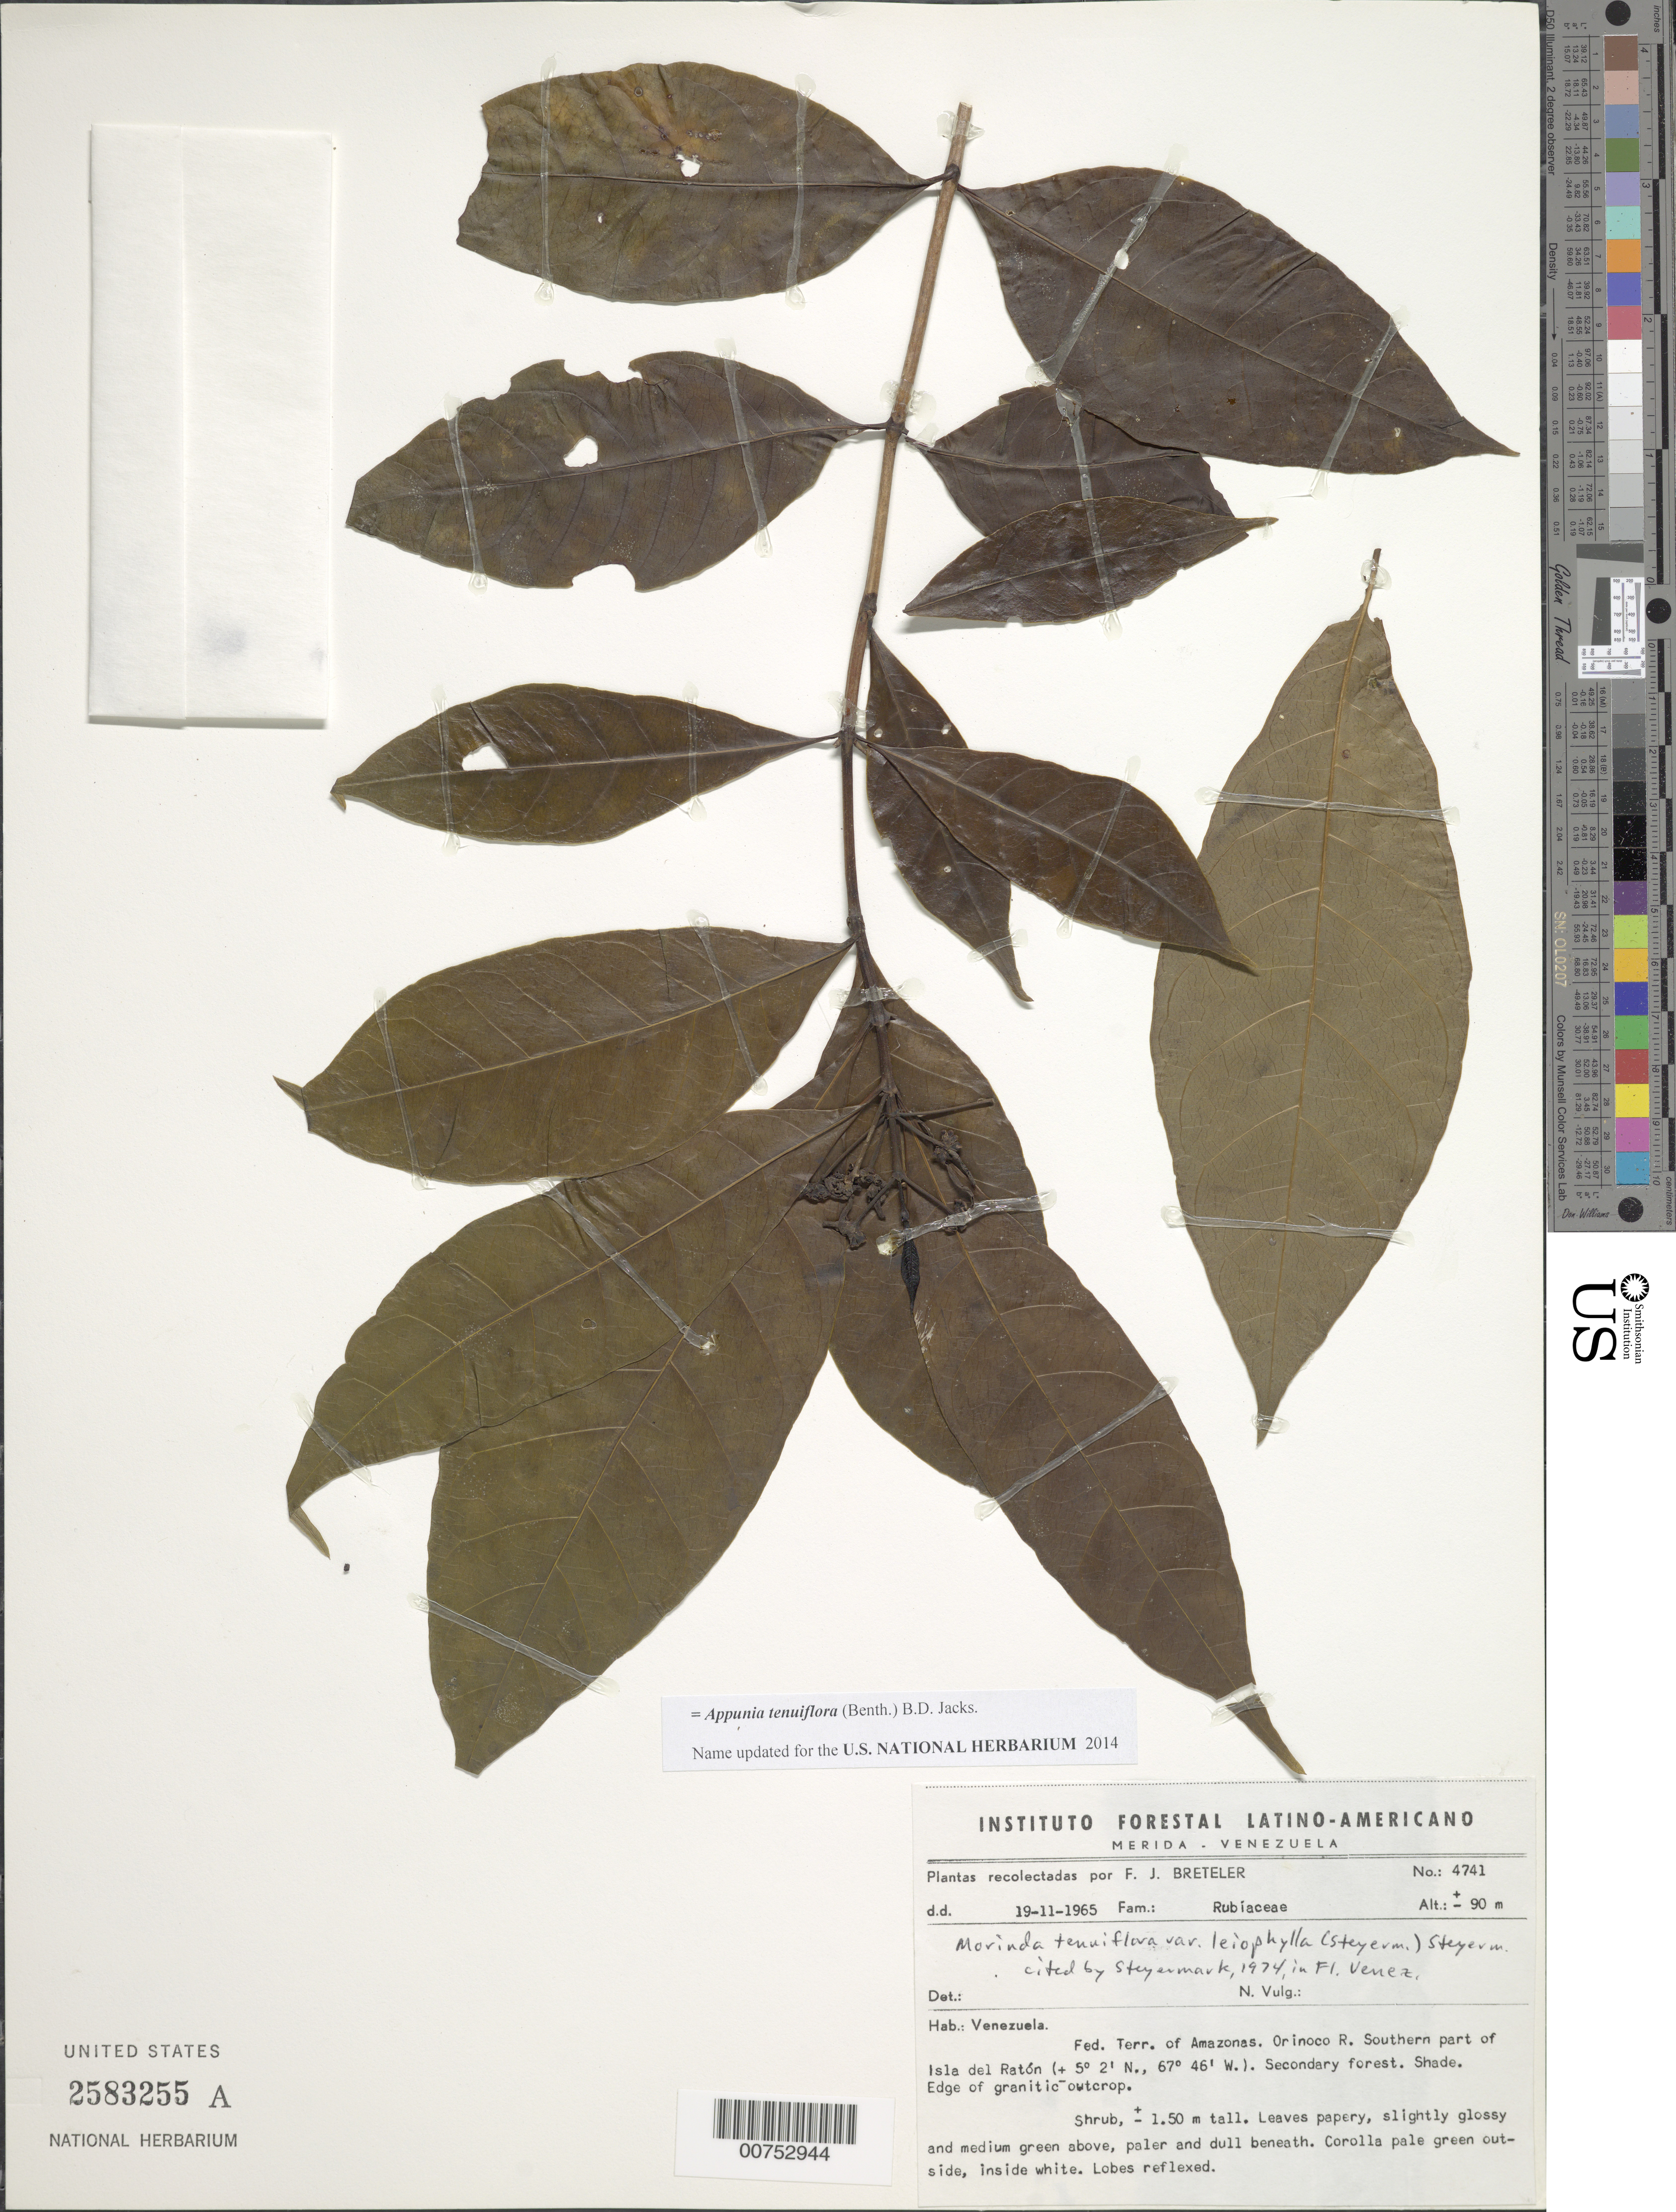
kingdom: Plantae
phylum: Tracheophyta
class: Magnoliopsida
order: Gentianales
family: Rubiaceae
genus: Appunia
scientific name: Appunia tenuiflora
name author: (Benth.) Hook. f. ex B.D. Jacks.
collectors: F. J. Breteler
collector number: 4741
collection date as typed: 19-Nov-65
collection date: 1965-11-19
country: Venezuela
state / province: Amazonas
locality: Orinoco R., southern part of Isla del Ratón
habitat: Secondary forest; shade; edge of granitic outcrop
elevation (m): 90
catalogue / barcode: US 2583255A